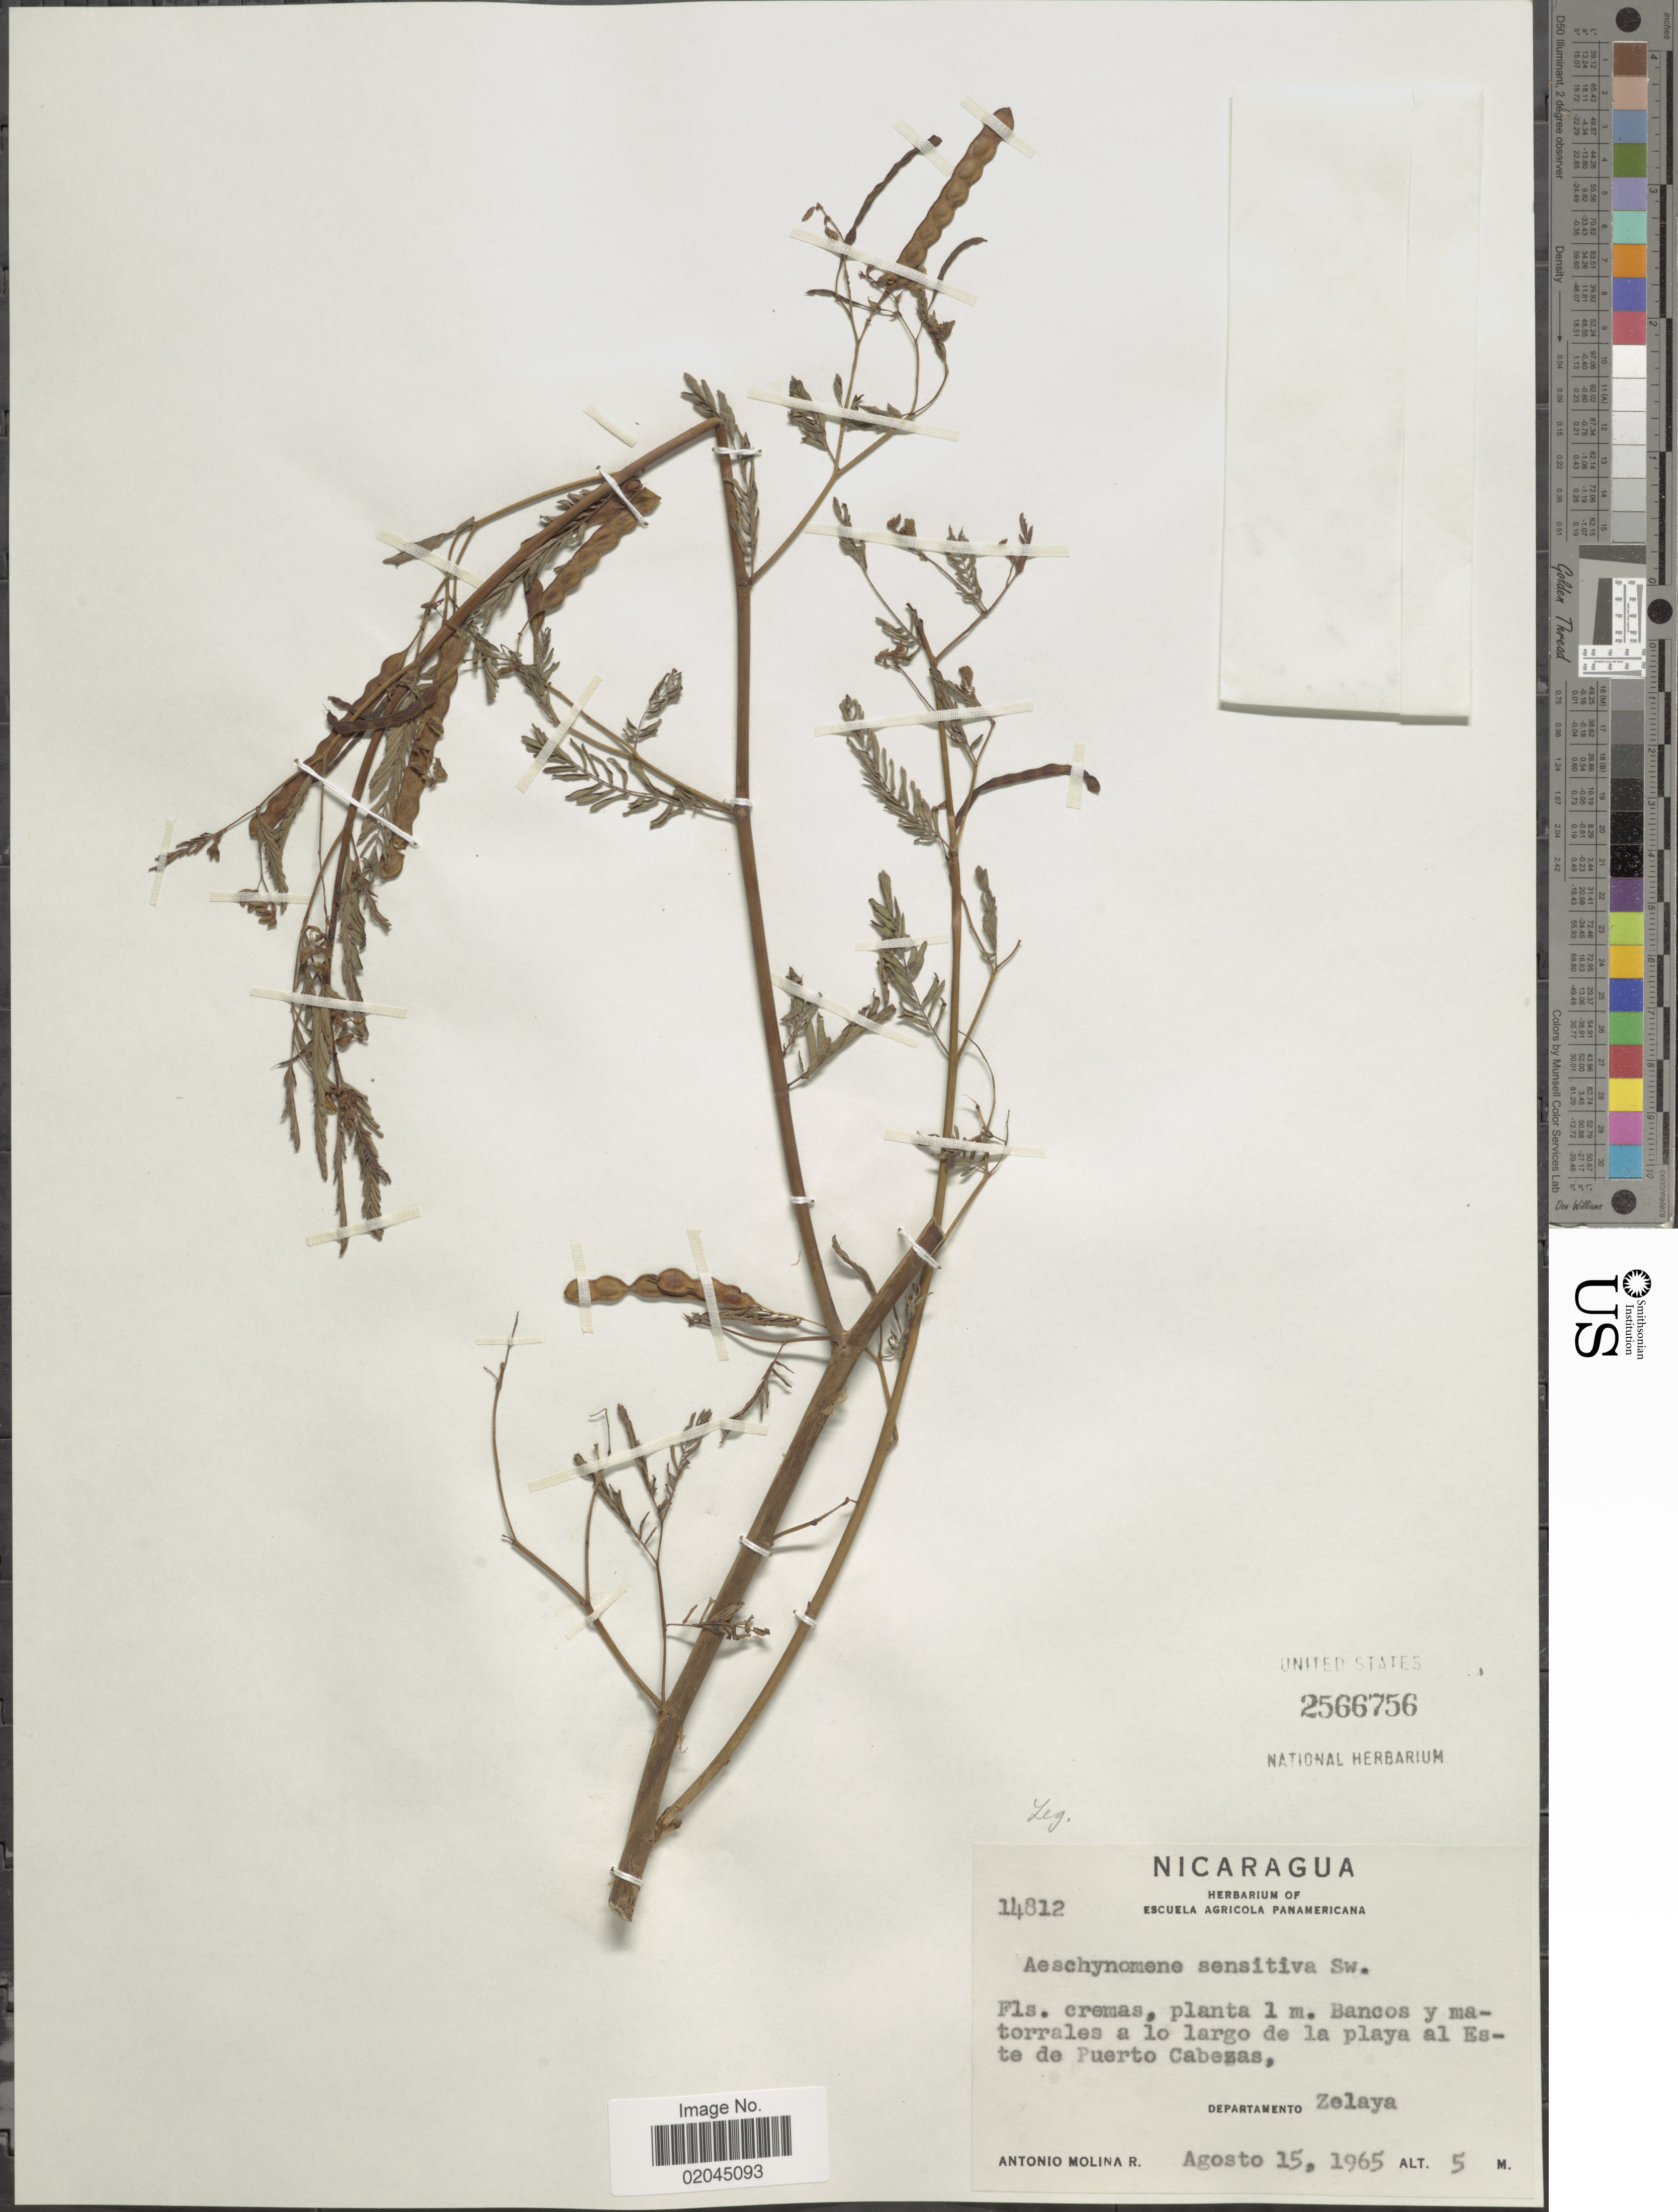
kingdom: Plantae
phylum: Tracheophyta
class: Magnoliopsida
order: Fabales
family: Fabaceae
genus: Aeschynomene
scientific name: Aeschynomene sensitiva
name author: Sw.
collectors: A. Molina R.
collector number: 14812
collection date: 1965-08-15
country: Nicaragua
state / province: Atlantico Norte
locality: Bancos y matorrales a lo largo de la playa al Este de Puerto Cabezas, Departamento Zelaya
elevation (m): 5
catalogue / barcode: US 2566756